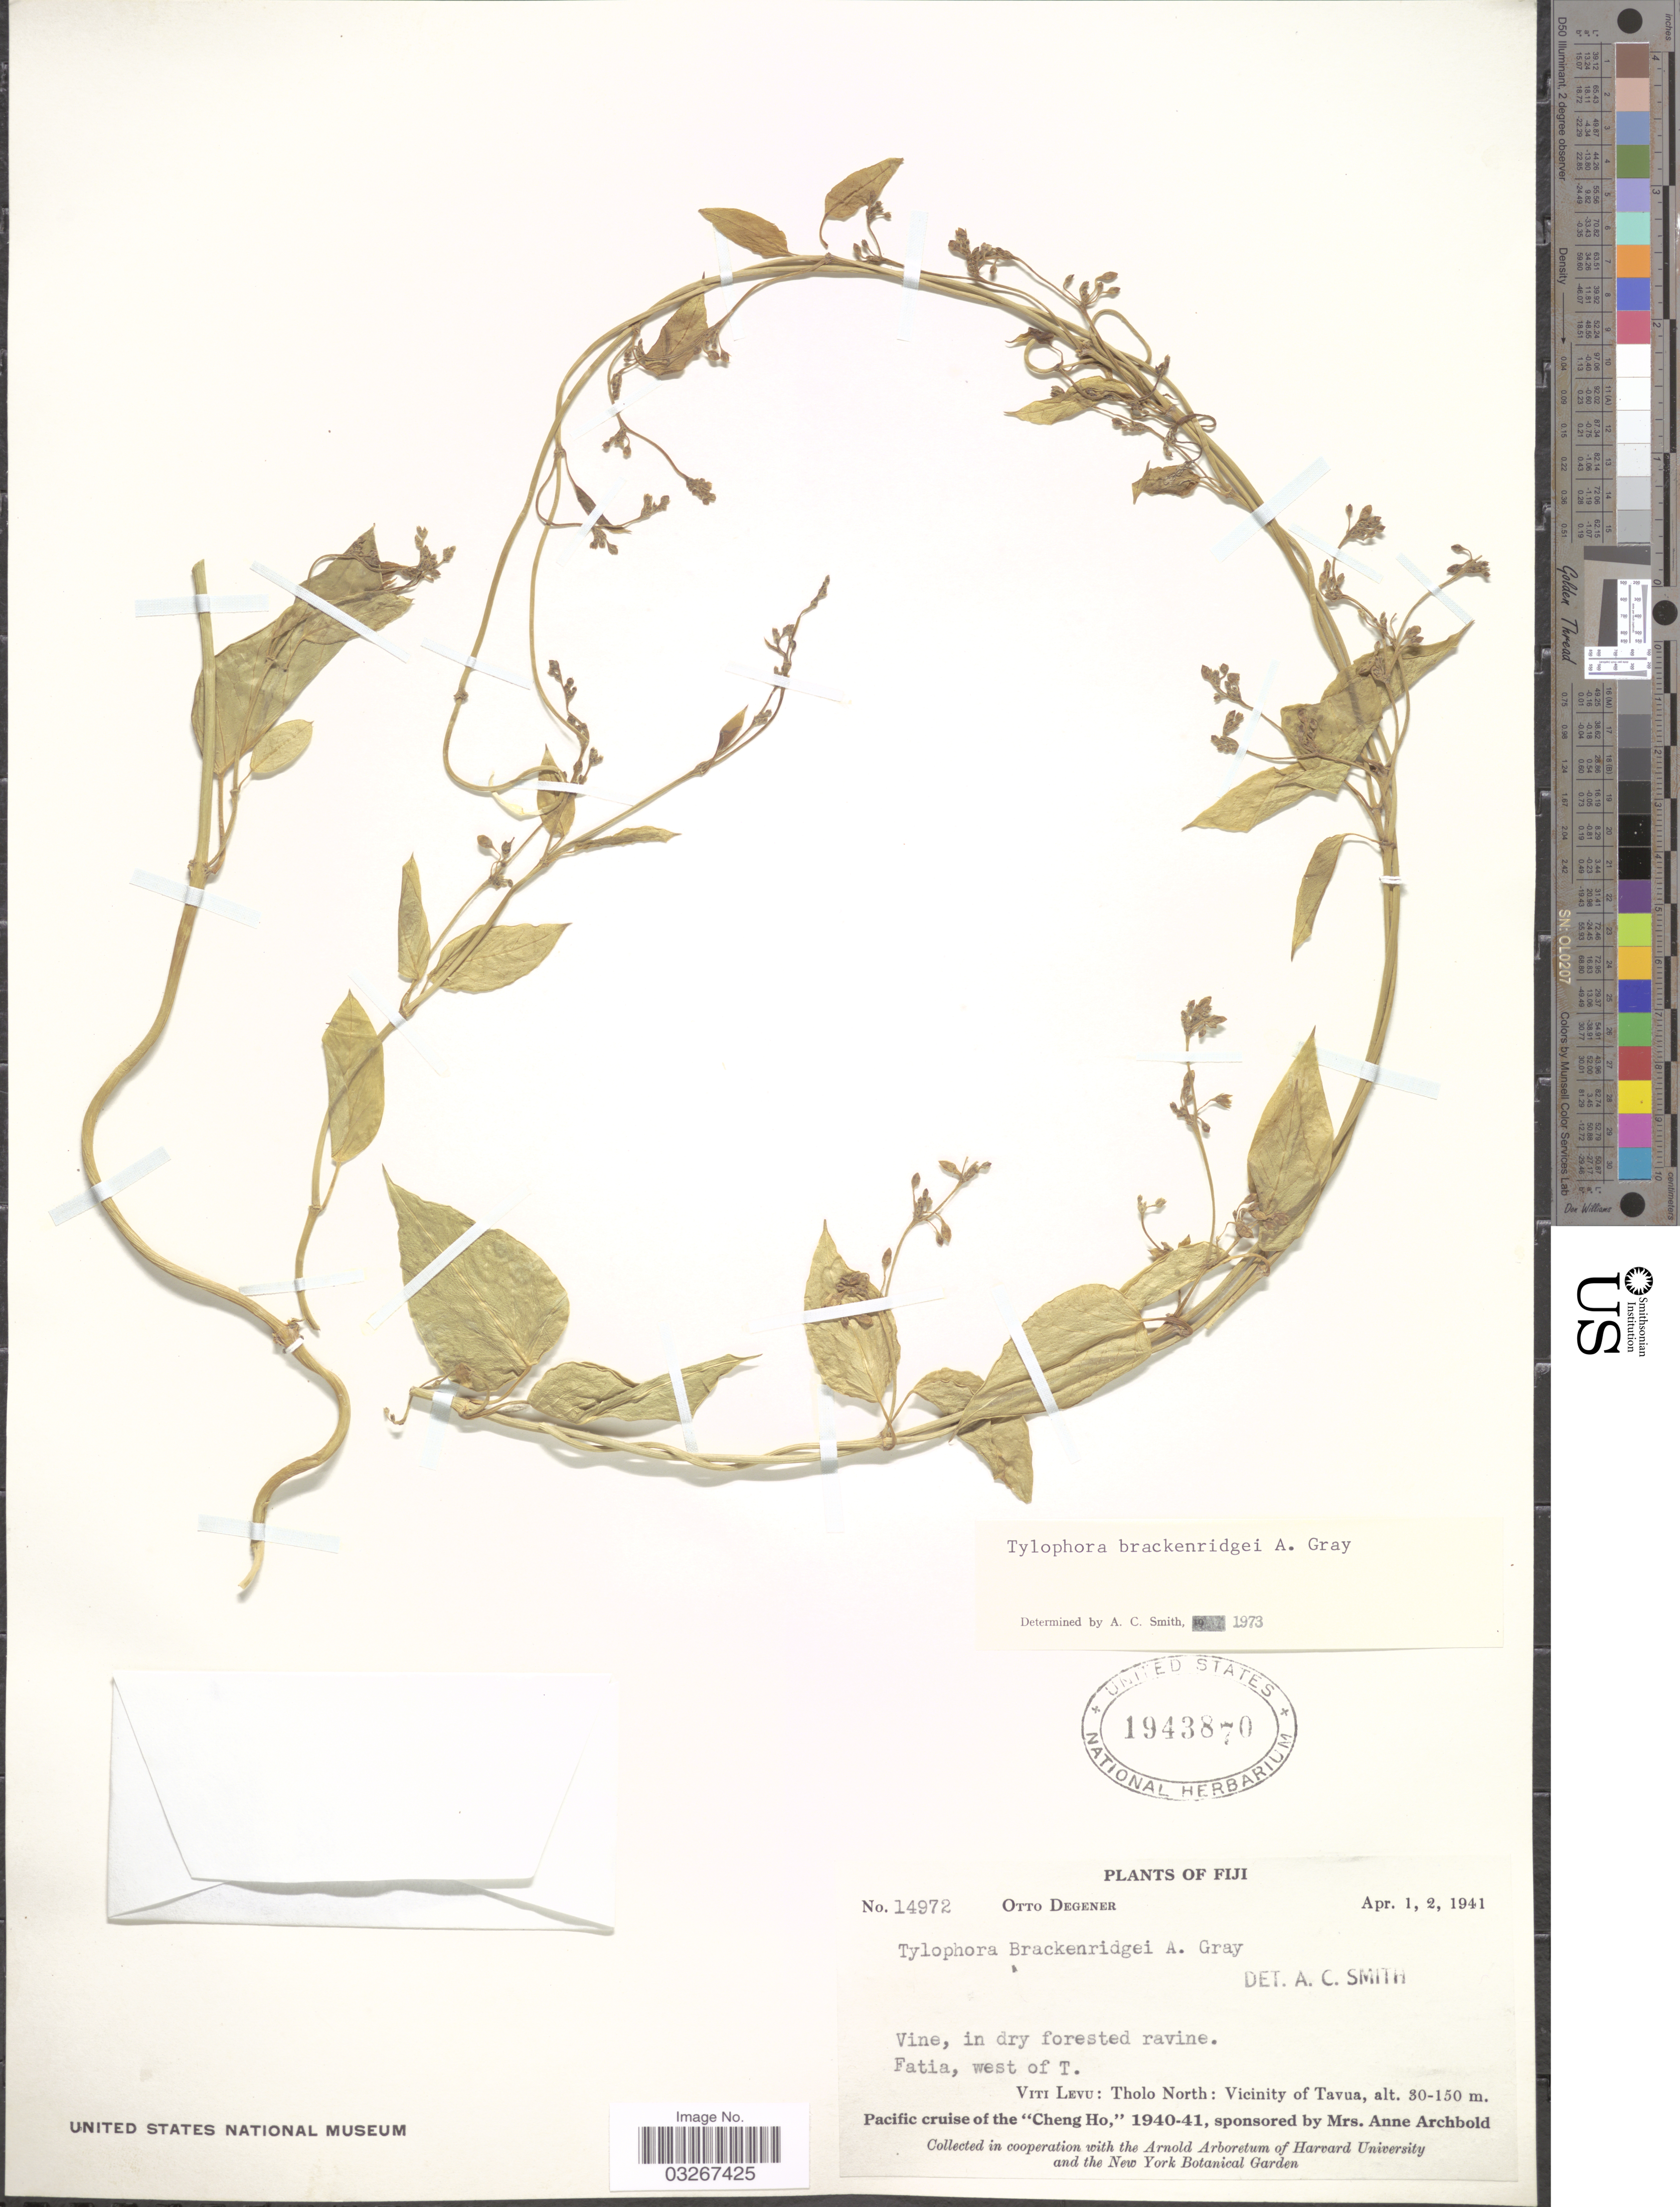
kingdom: Plantae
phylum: Tracheophyta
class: Magnoliopsida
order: Gentianales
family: Apocynaceae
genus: Tylophora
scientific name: Tylophora biglandulosa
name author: (Endl.) F. Muell.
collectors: O. Degener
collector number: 14972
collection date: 1941-04-01/1941-04-02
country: Fiji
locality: Viti Levu: Tholo North: Vicinity of Tavua.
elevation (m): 30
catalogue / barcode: US 1943870